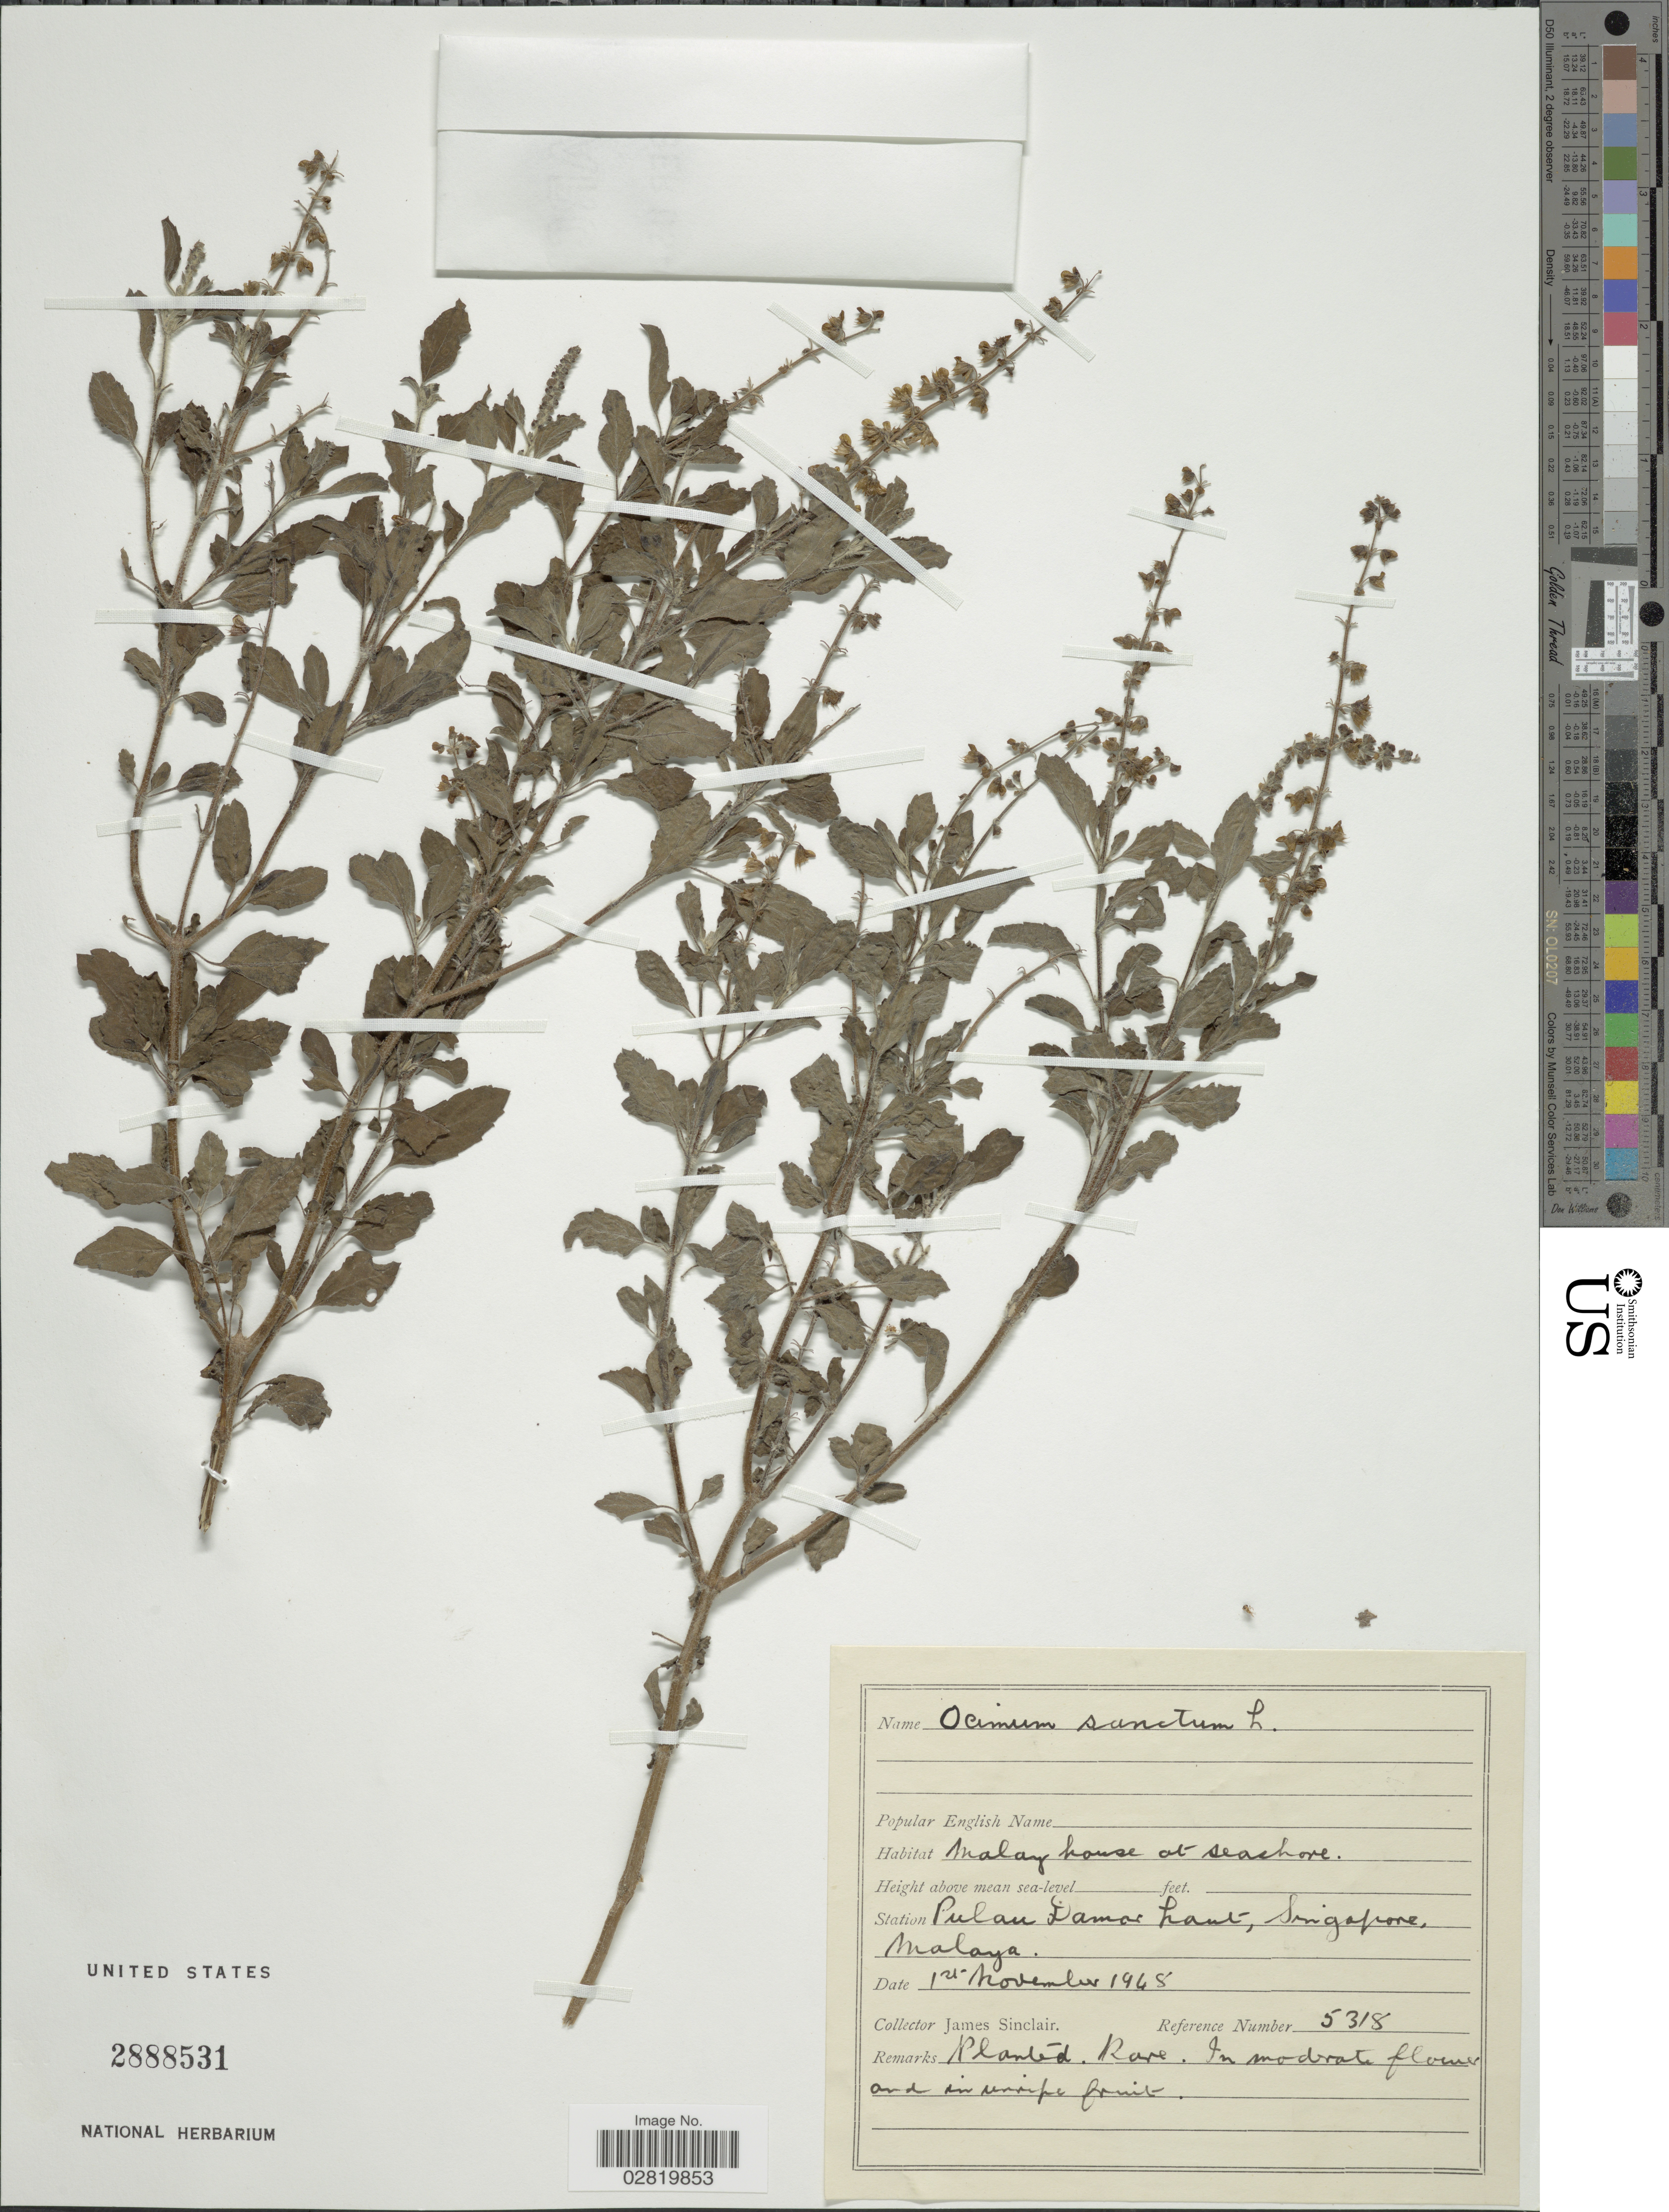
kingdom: Plantae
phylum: Tracheophyta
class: Magnoliopsida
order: Lamiales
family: Lamiaceae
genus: Ocimum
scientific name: Ocimum sanctum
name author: L.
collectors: J. Sinclair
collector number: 5318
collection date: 1948-11-01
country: Singapore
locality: Station Pulau Damar Laut, Singapore, Malaya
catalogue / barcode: US 2888531